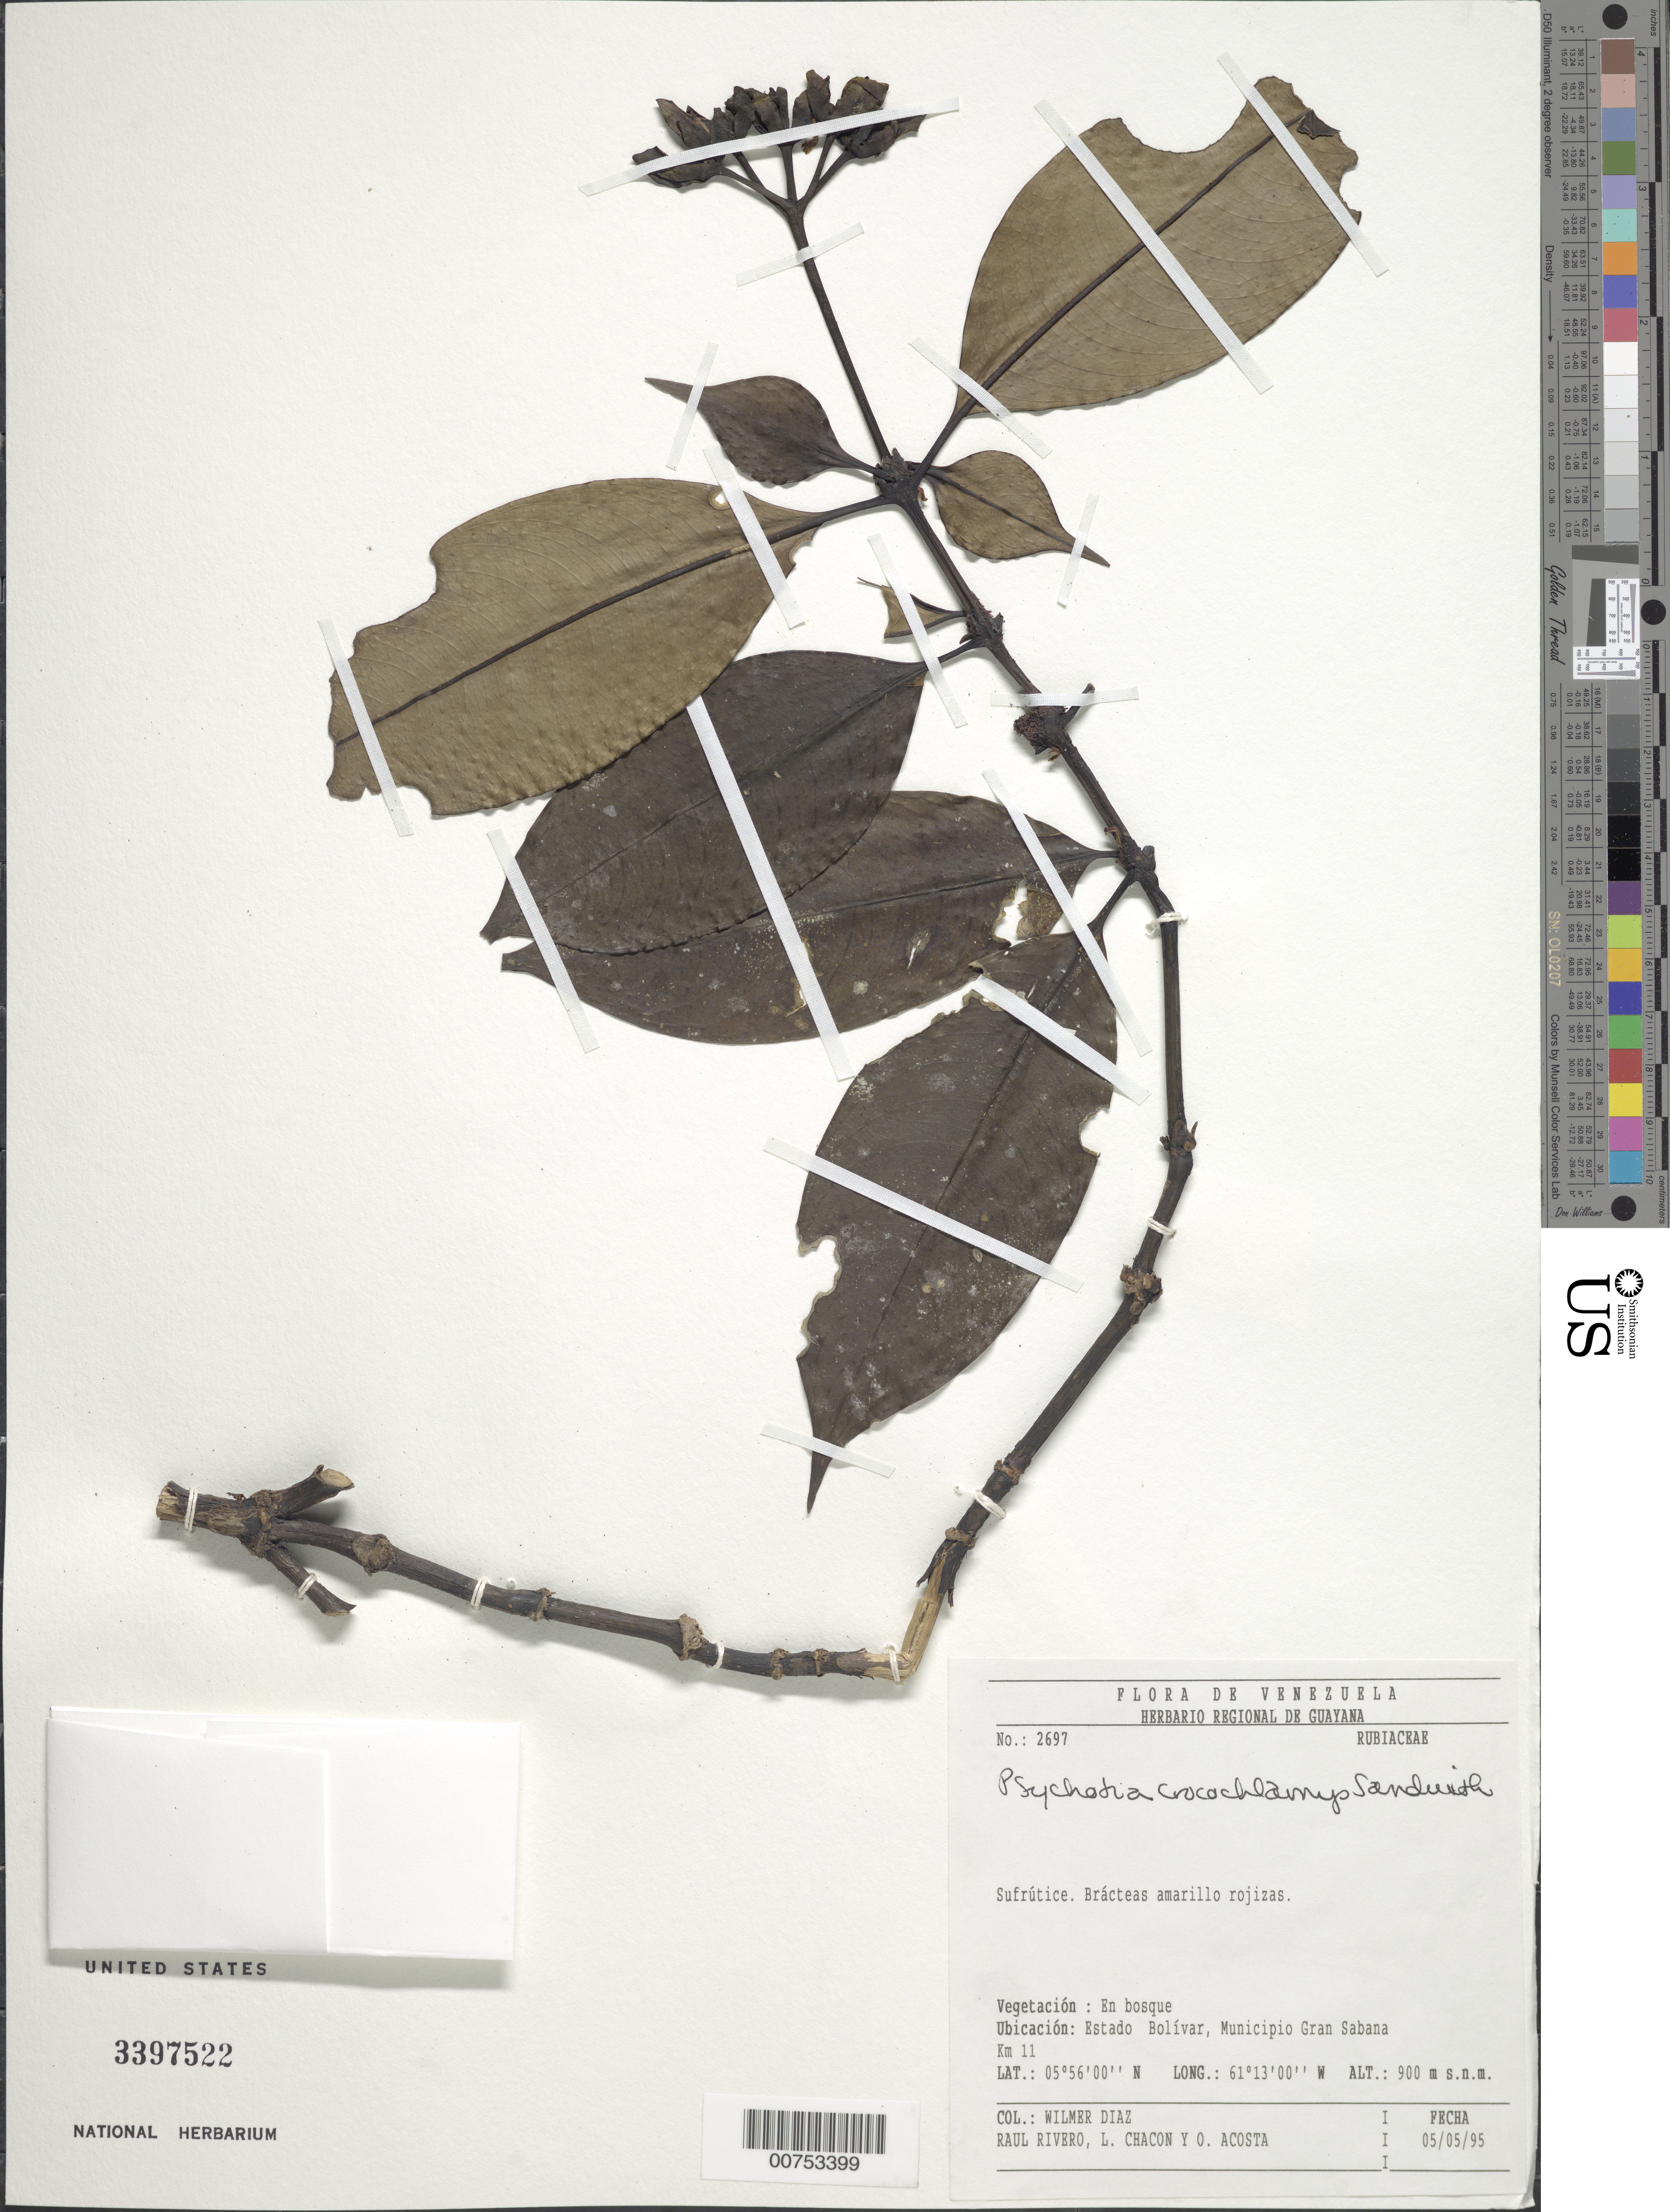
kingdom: Plantae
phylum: Tracheophyta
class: Magnoliopsida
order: Gentianales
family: Rubiaceae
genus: Psychotria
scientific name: Psychotria crocochlamys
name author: Sandwith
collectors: W. Díaz P., R. Rivero, L. Chacon & O. Acosta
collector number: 2697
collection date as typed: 5-May-95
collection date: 1995-05-05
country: Venezuela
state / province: Bolívar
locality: Mun. Gran Sabana, km 11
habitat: Bosque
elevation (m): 900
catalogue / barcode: US 3397522